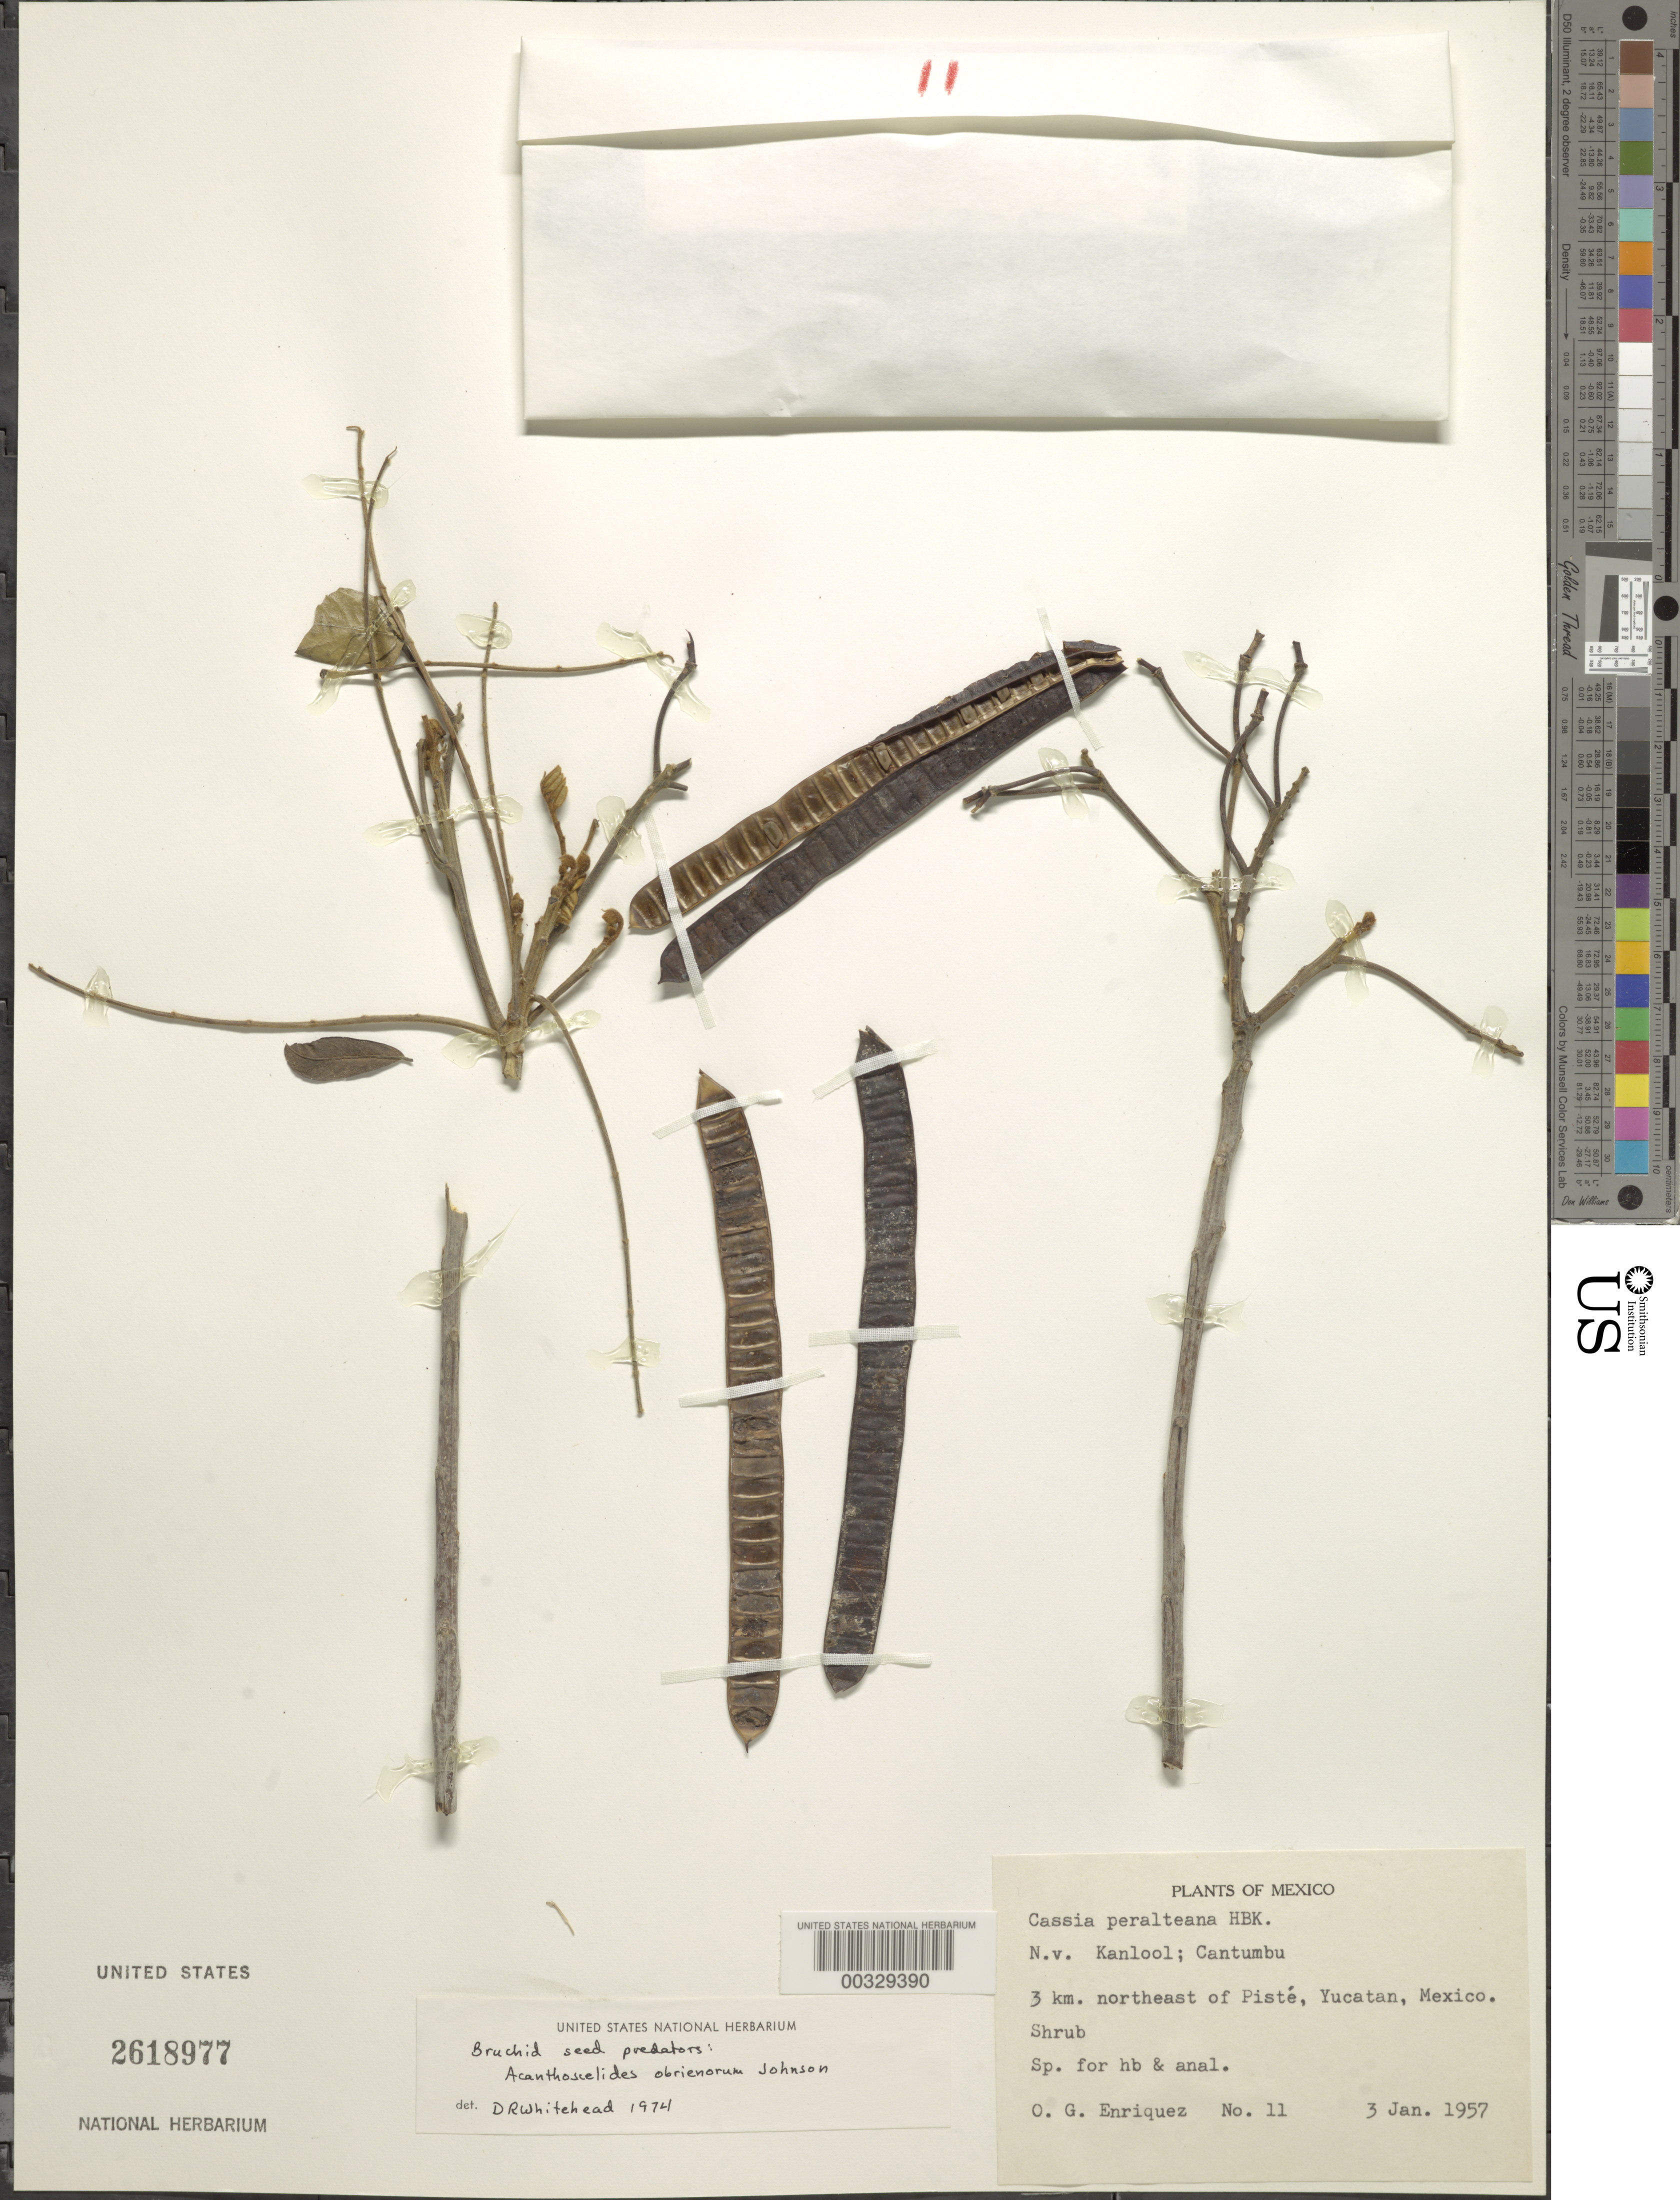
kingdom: Plantae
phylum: Tracheophyta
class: Magnoliopsida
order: Fabales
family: Fabaceae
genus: Senna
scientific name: Senna peralteana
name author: (Kunth) H.S. Irwin & Barneby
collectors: O. Enriquez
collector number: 11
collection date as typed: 03 Jan 1957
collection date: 1957-01-03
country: Mexico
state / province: Yucatán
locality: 3 km NE of Piste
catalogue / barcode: US 2618977